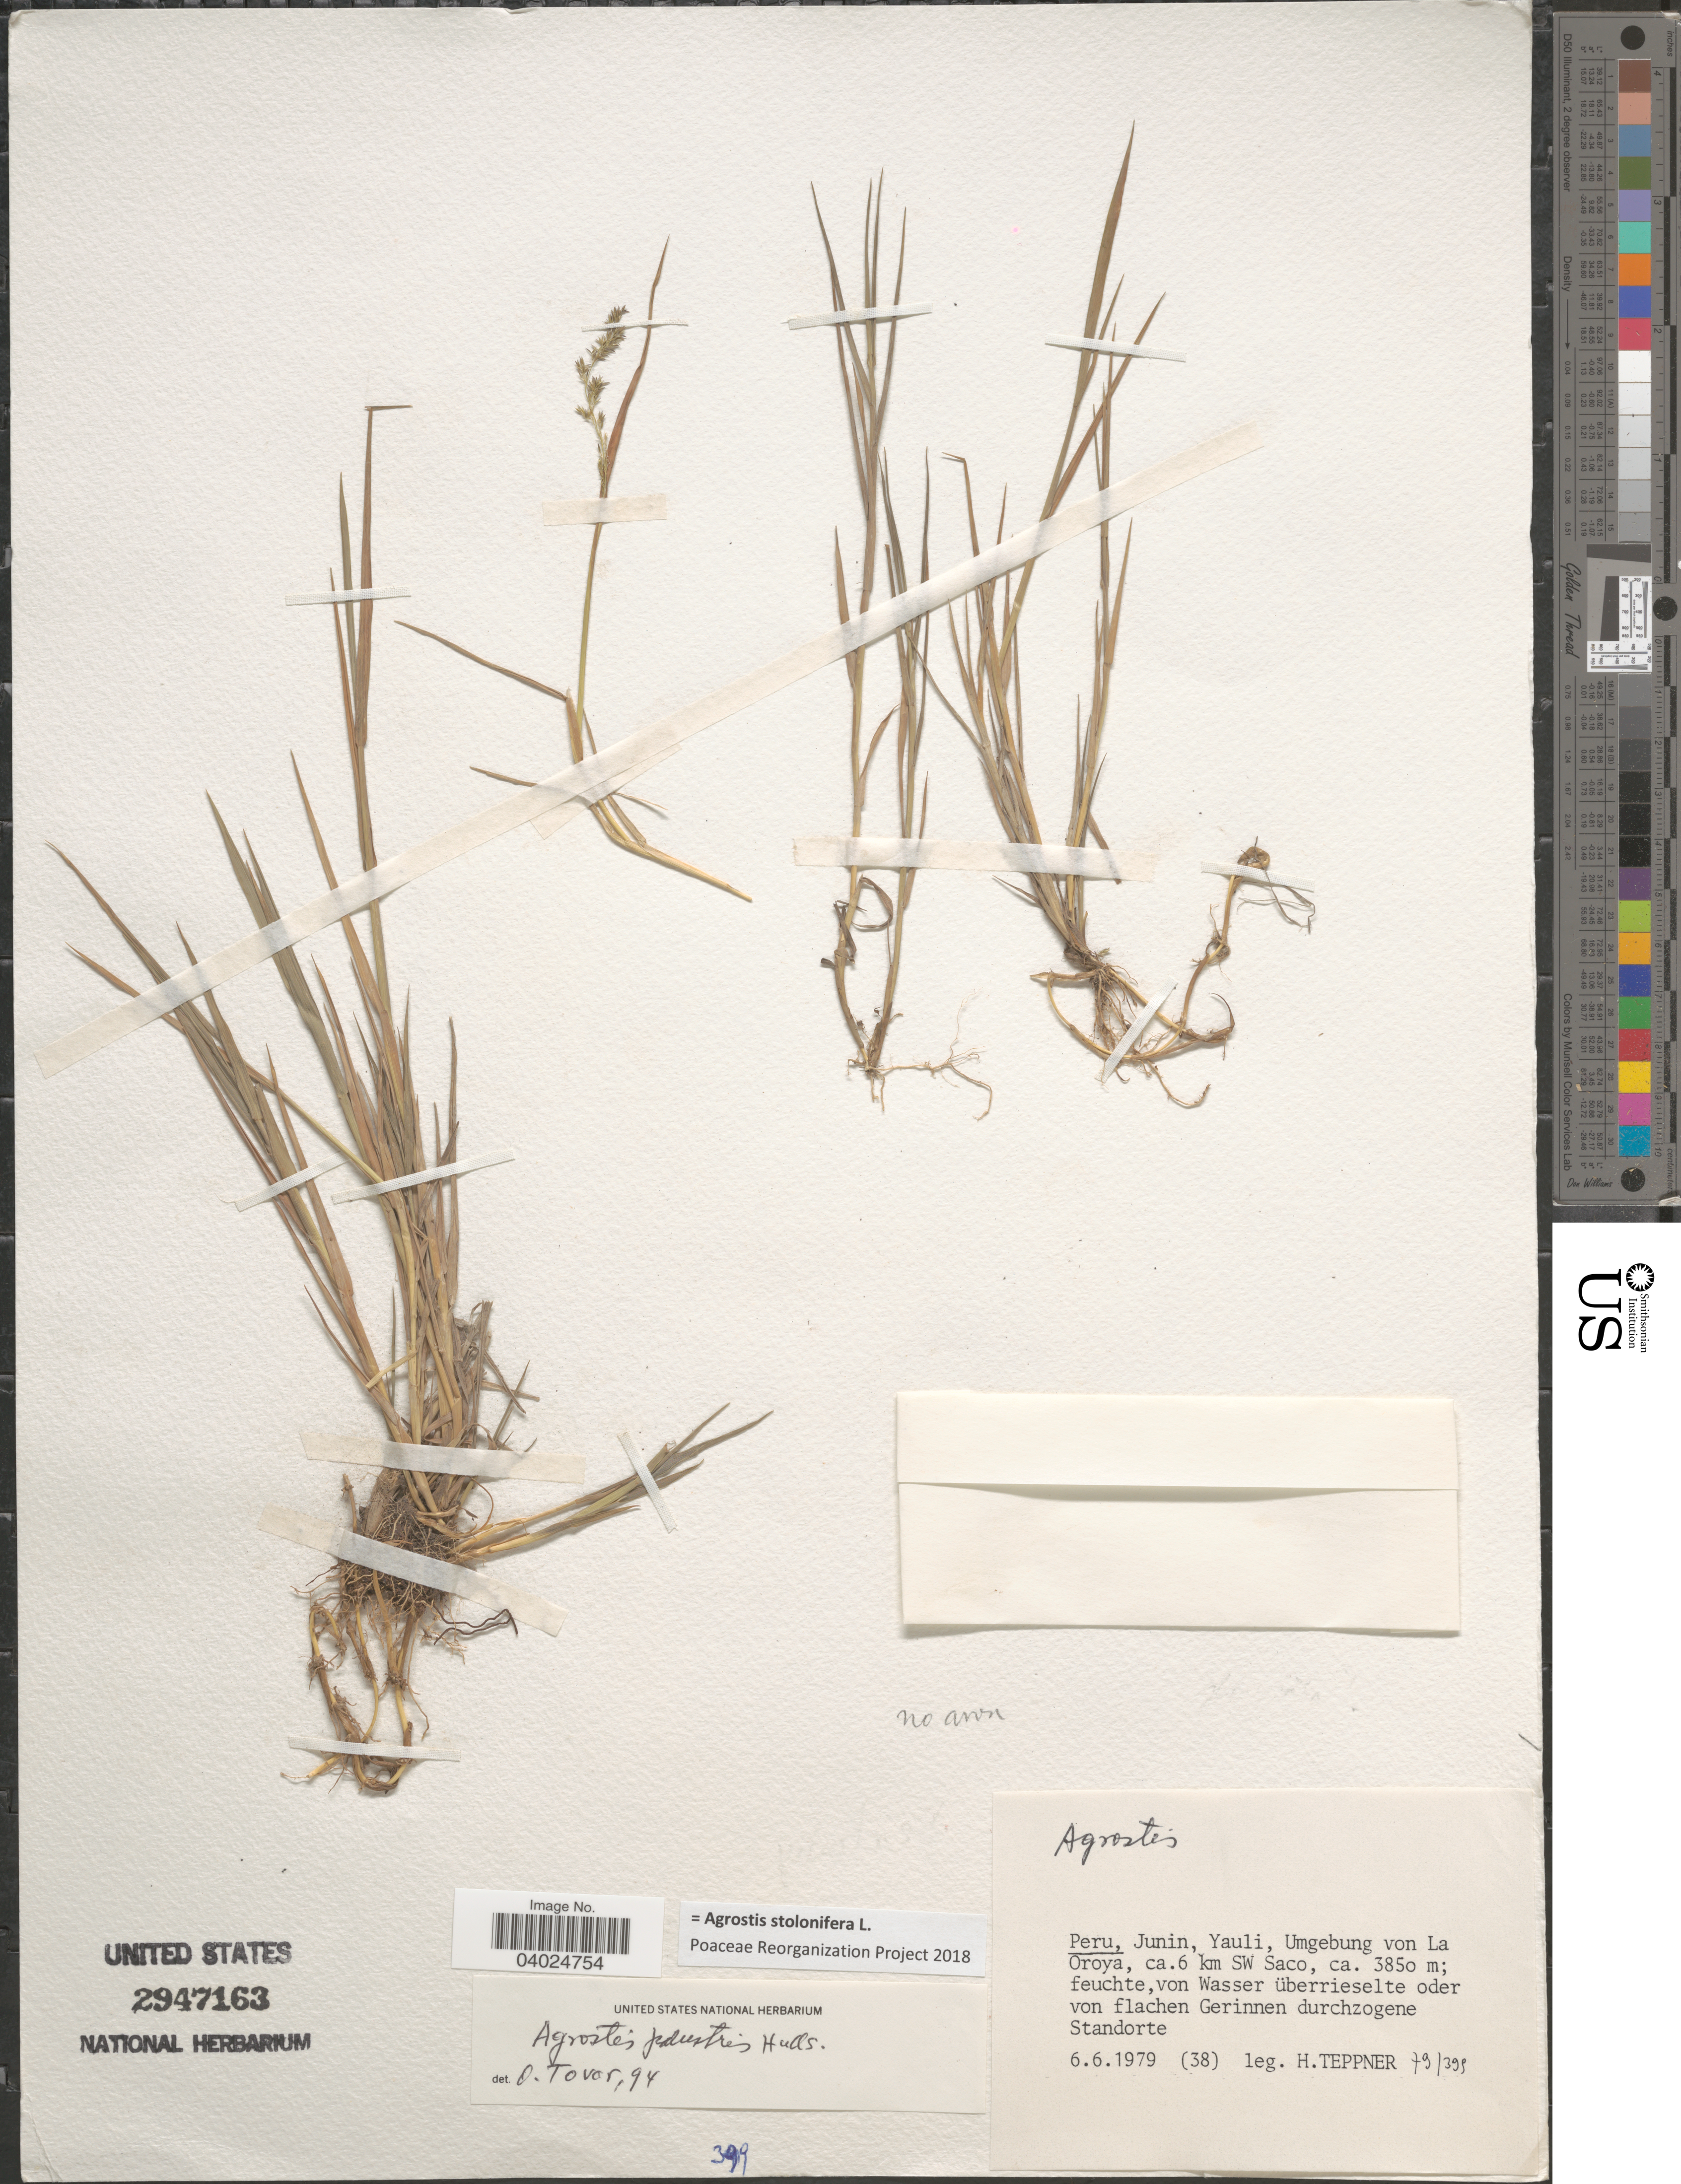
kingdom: Plantae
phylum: Tracheophyta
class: Liliopsida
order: Poales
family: Poaceae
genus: Agrostis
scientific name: Agrostis stolonifera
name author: L.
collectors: H. Teppner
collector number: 79/398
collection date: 1979-06-06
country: Peru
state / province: Junín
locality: Yauli, Umgebung von La Oroya, ca. 6 km SW Saco.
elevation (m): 3850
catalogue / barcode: US 2947163